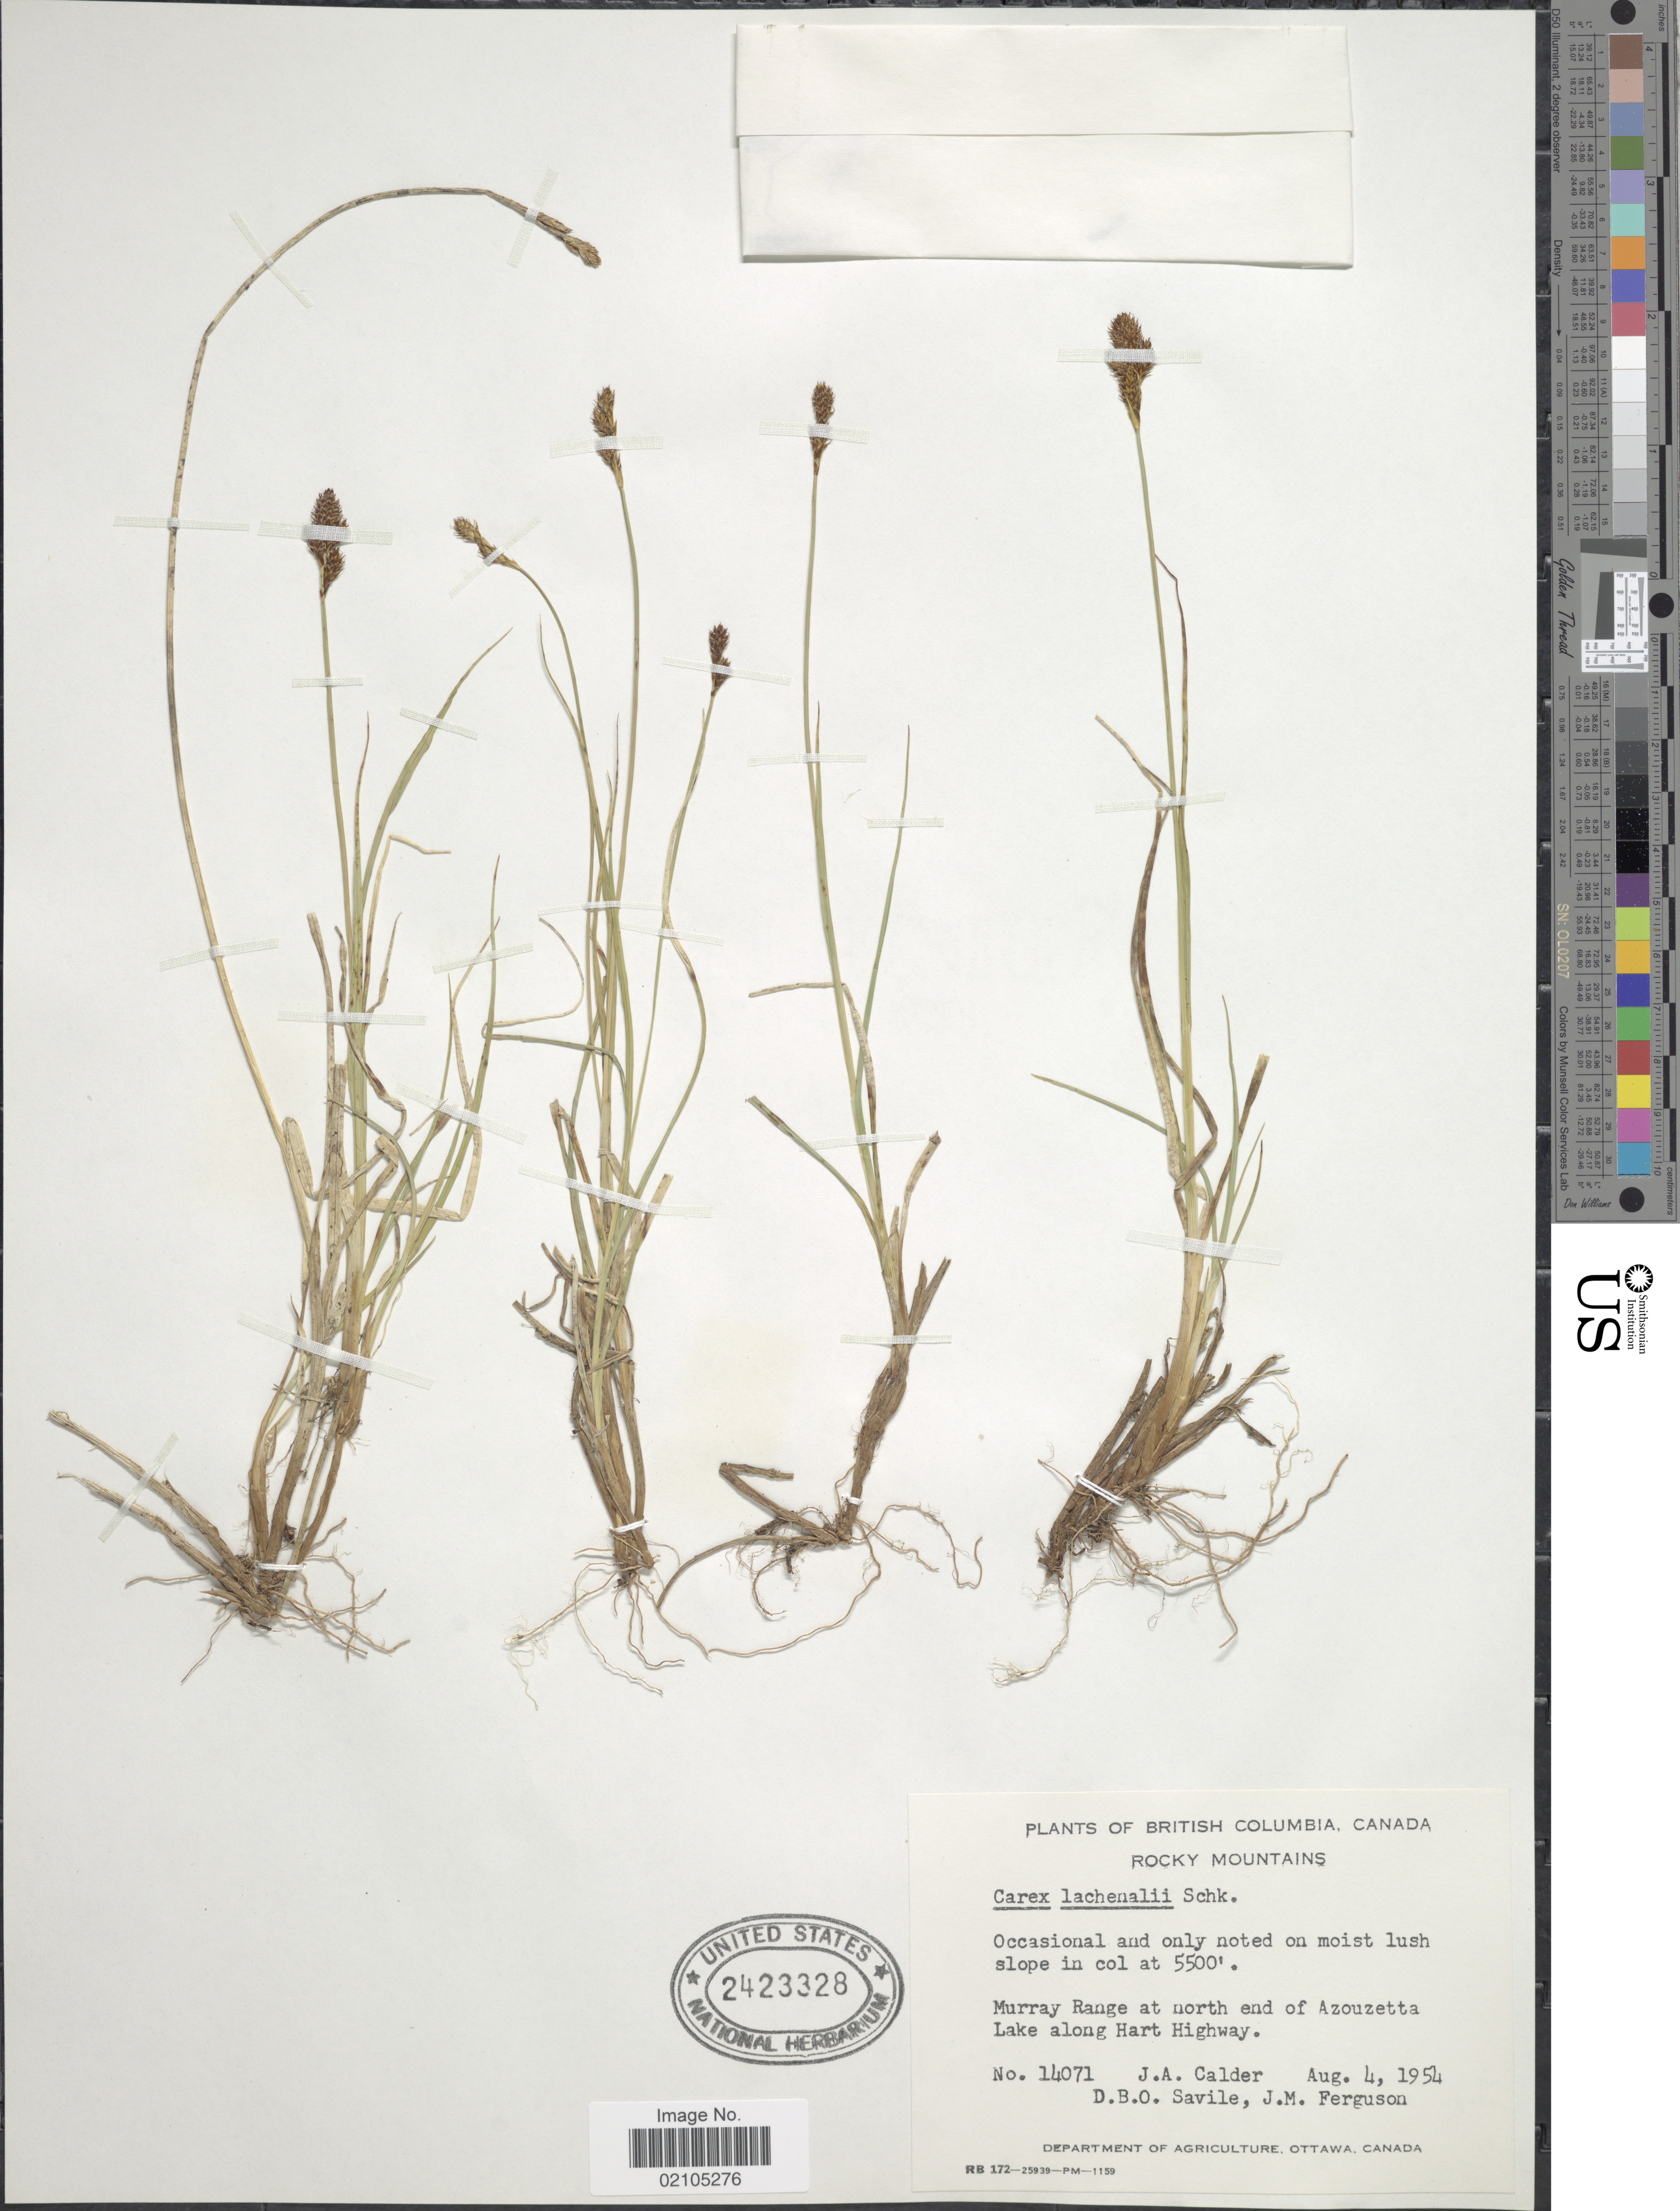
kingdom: Plantae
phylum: Tracheophyta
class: Liliopsida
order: Poales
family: Cyperaceae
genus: Carex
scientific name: Carex lachenalii subsp. lachenalii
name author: Schkuhr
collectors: J. A. Calder, D. Savile & J. M. Ferguson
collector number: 14071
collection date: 1954-08-04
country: Canada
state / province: British Columbia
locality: British Columbia, Canada. Murray Range at north end of Azouzetta, Lake along Hart Highway.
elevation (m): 1676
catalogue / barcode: US 2423328